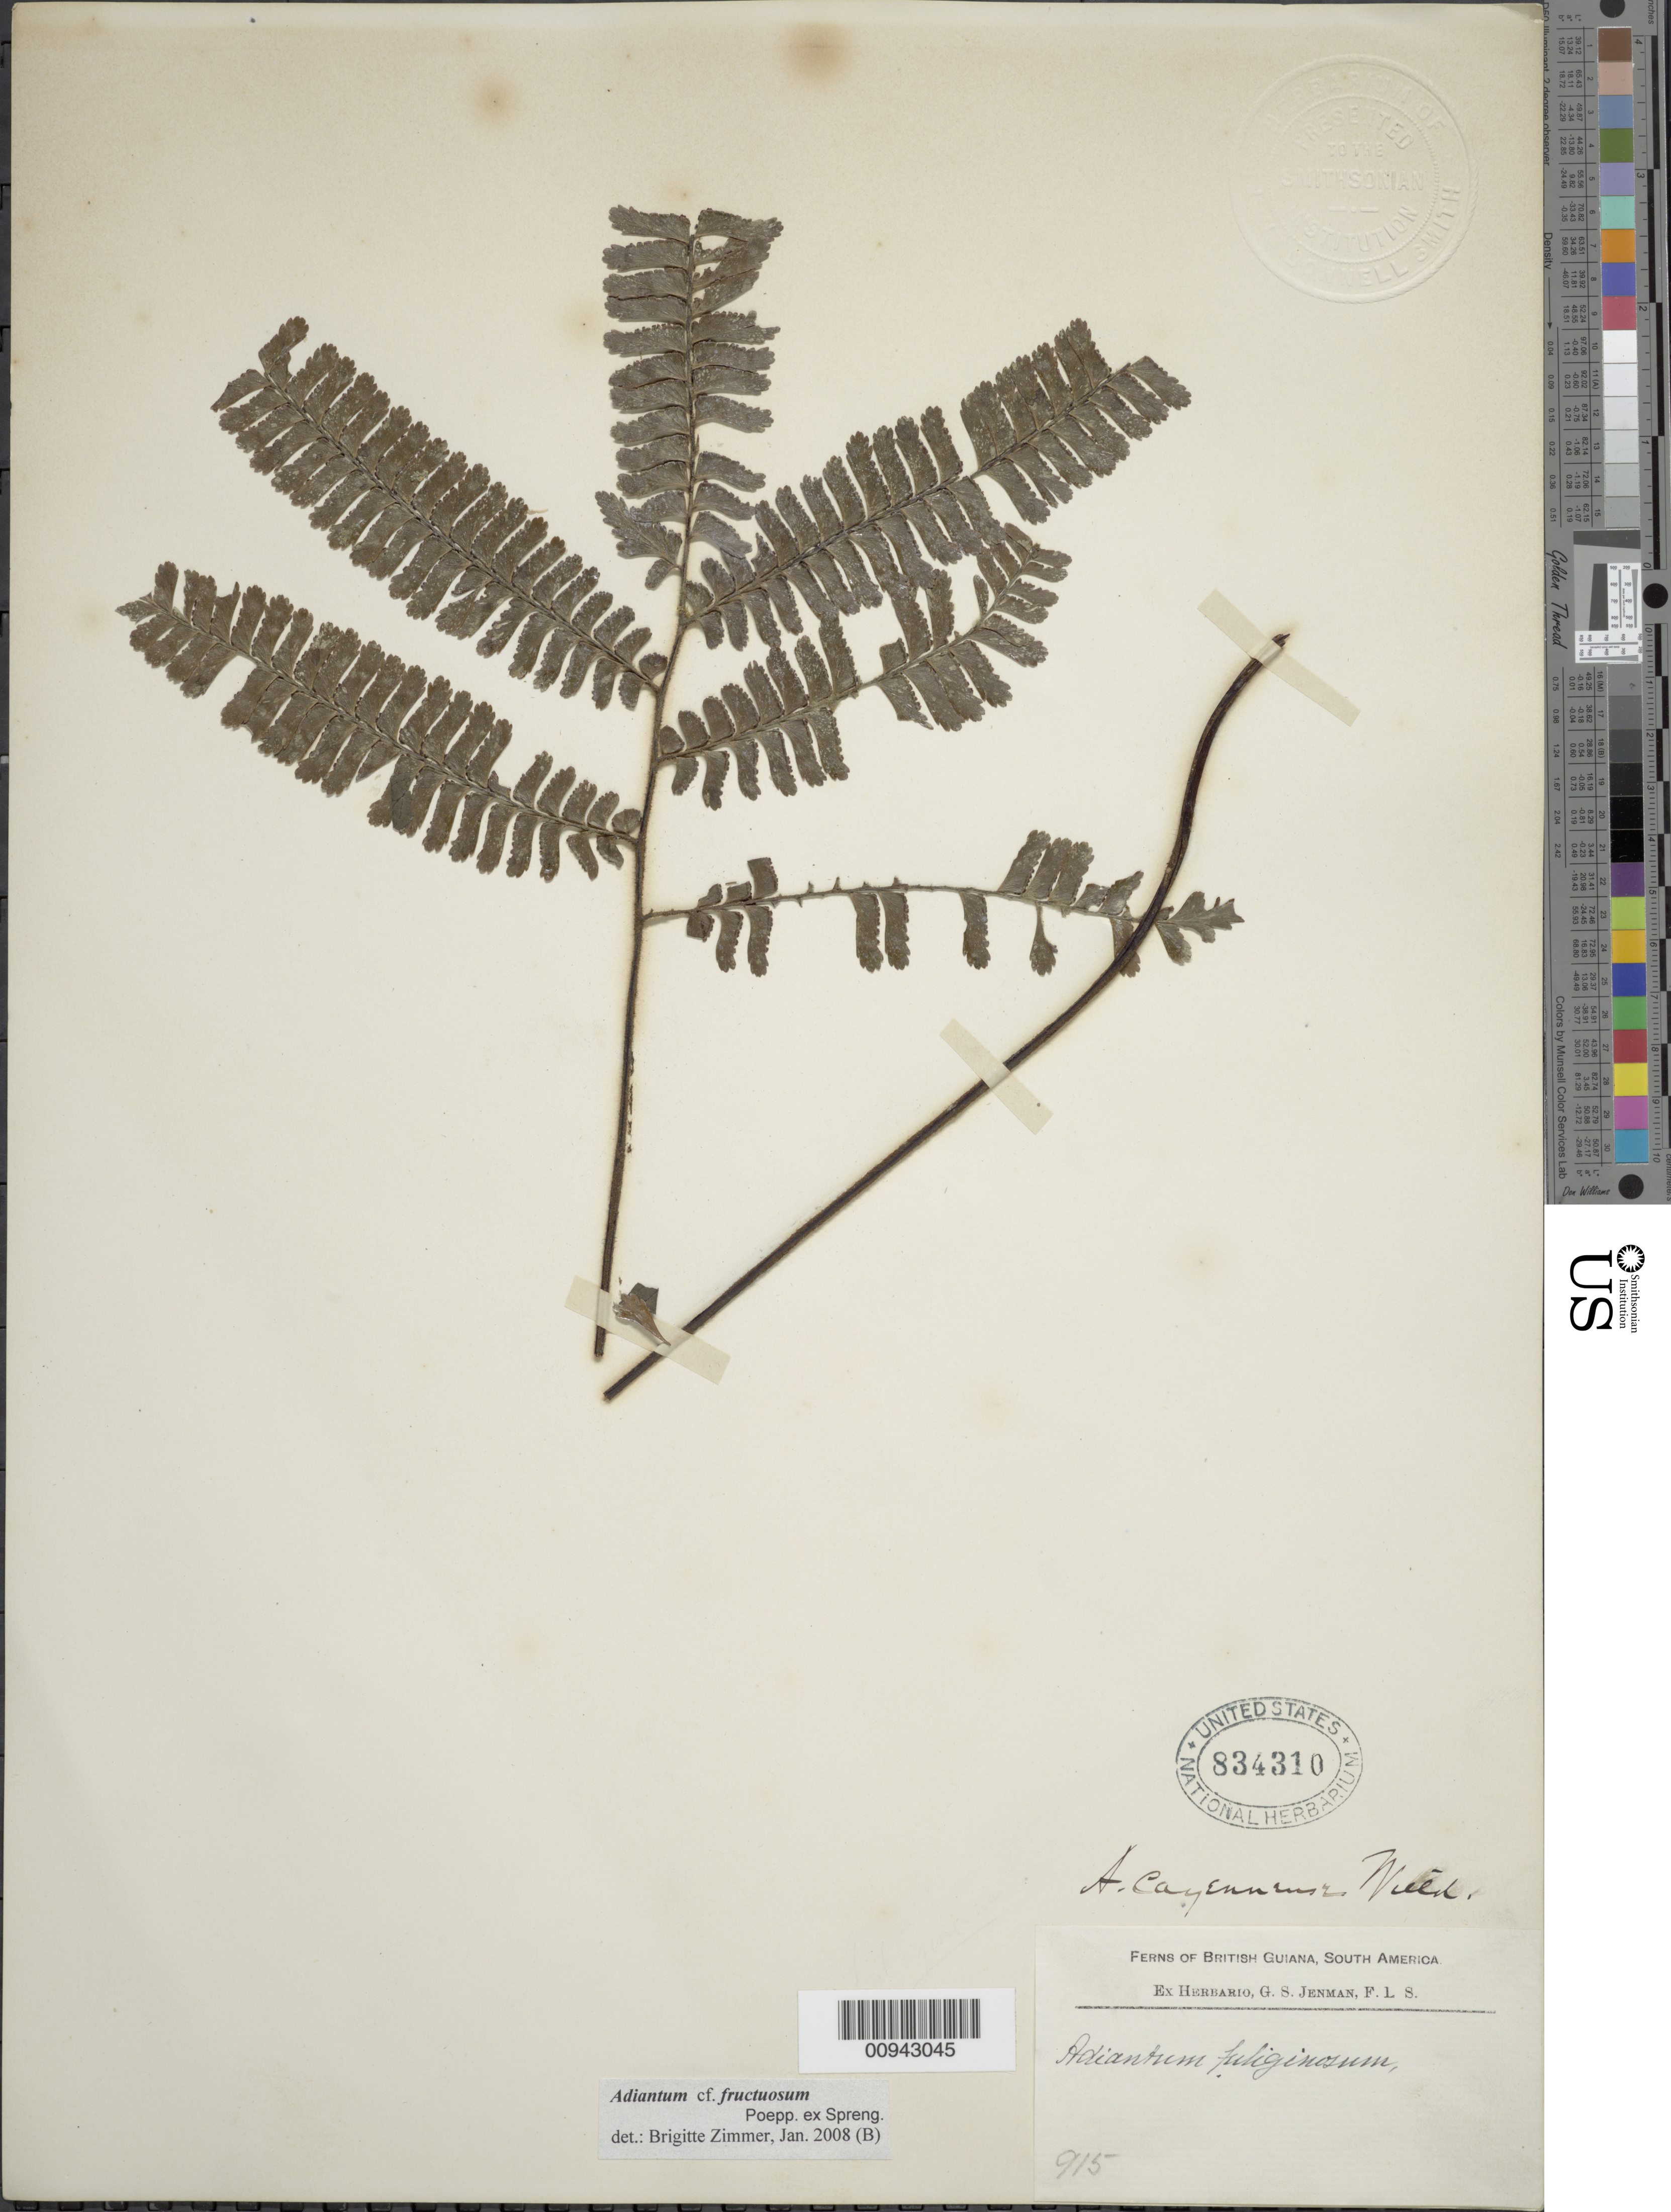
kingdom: Plantae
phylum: Tracheophyta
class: Polypodiopsida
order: Polypodiales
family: Pteridaceae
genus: Adiantum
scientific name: Adiantum fructuosum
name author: Poepp. ex Spreng.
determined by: Zimmer, B.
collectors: G. S. Jenman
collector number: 915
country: Guyana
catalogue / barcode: US 834310